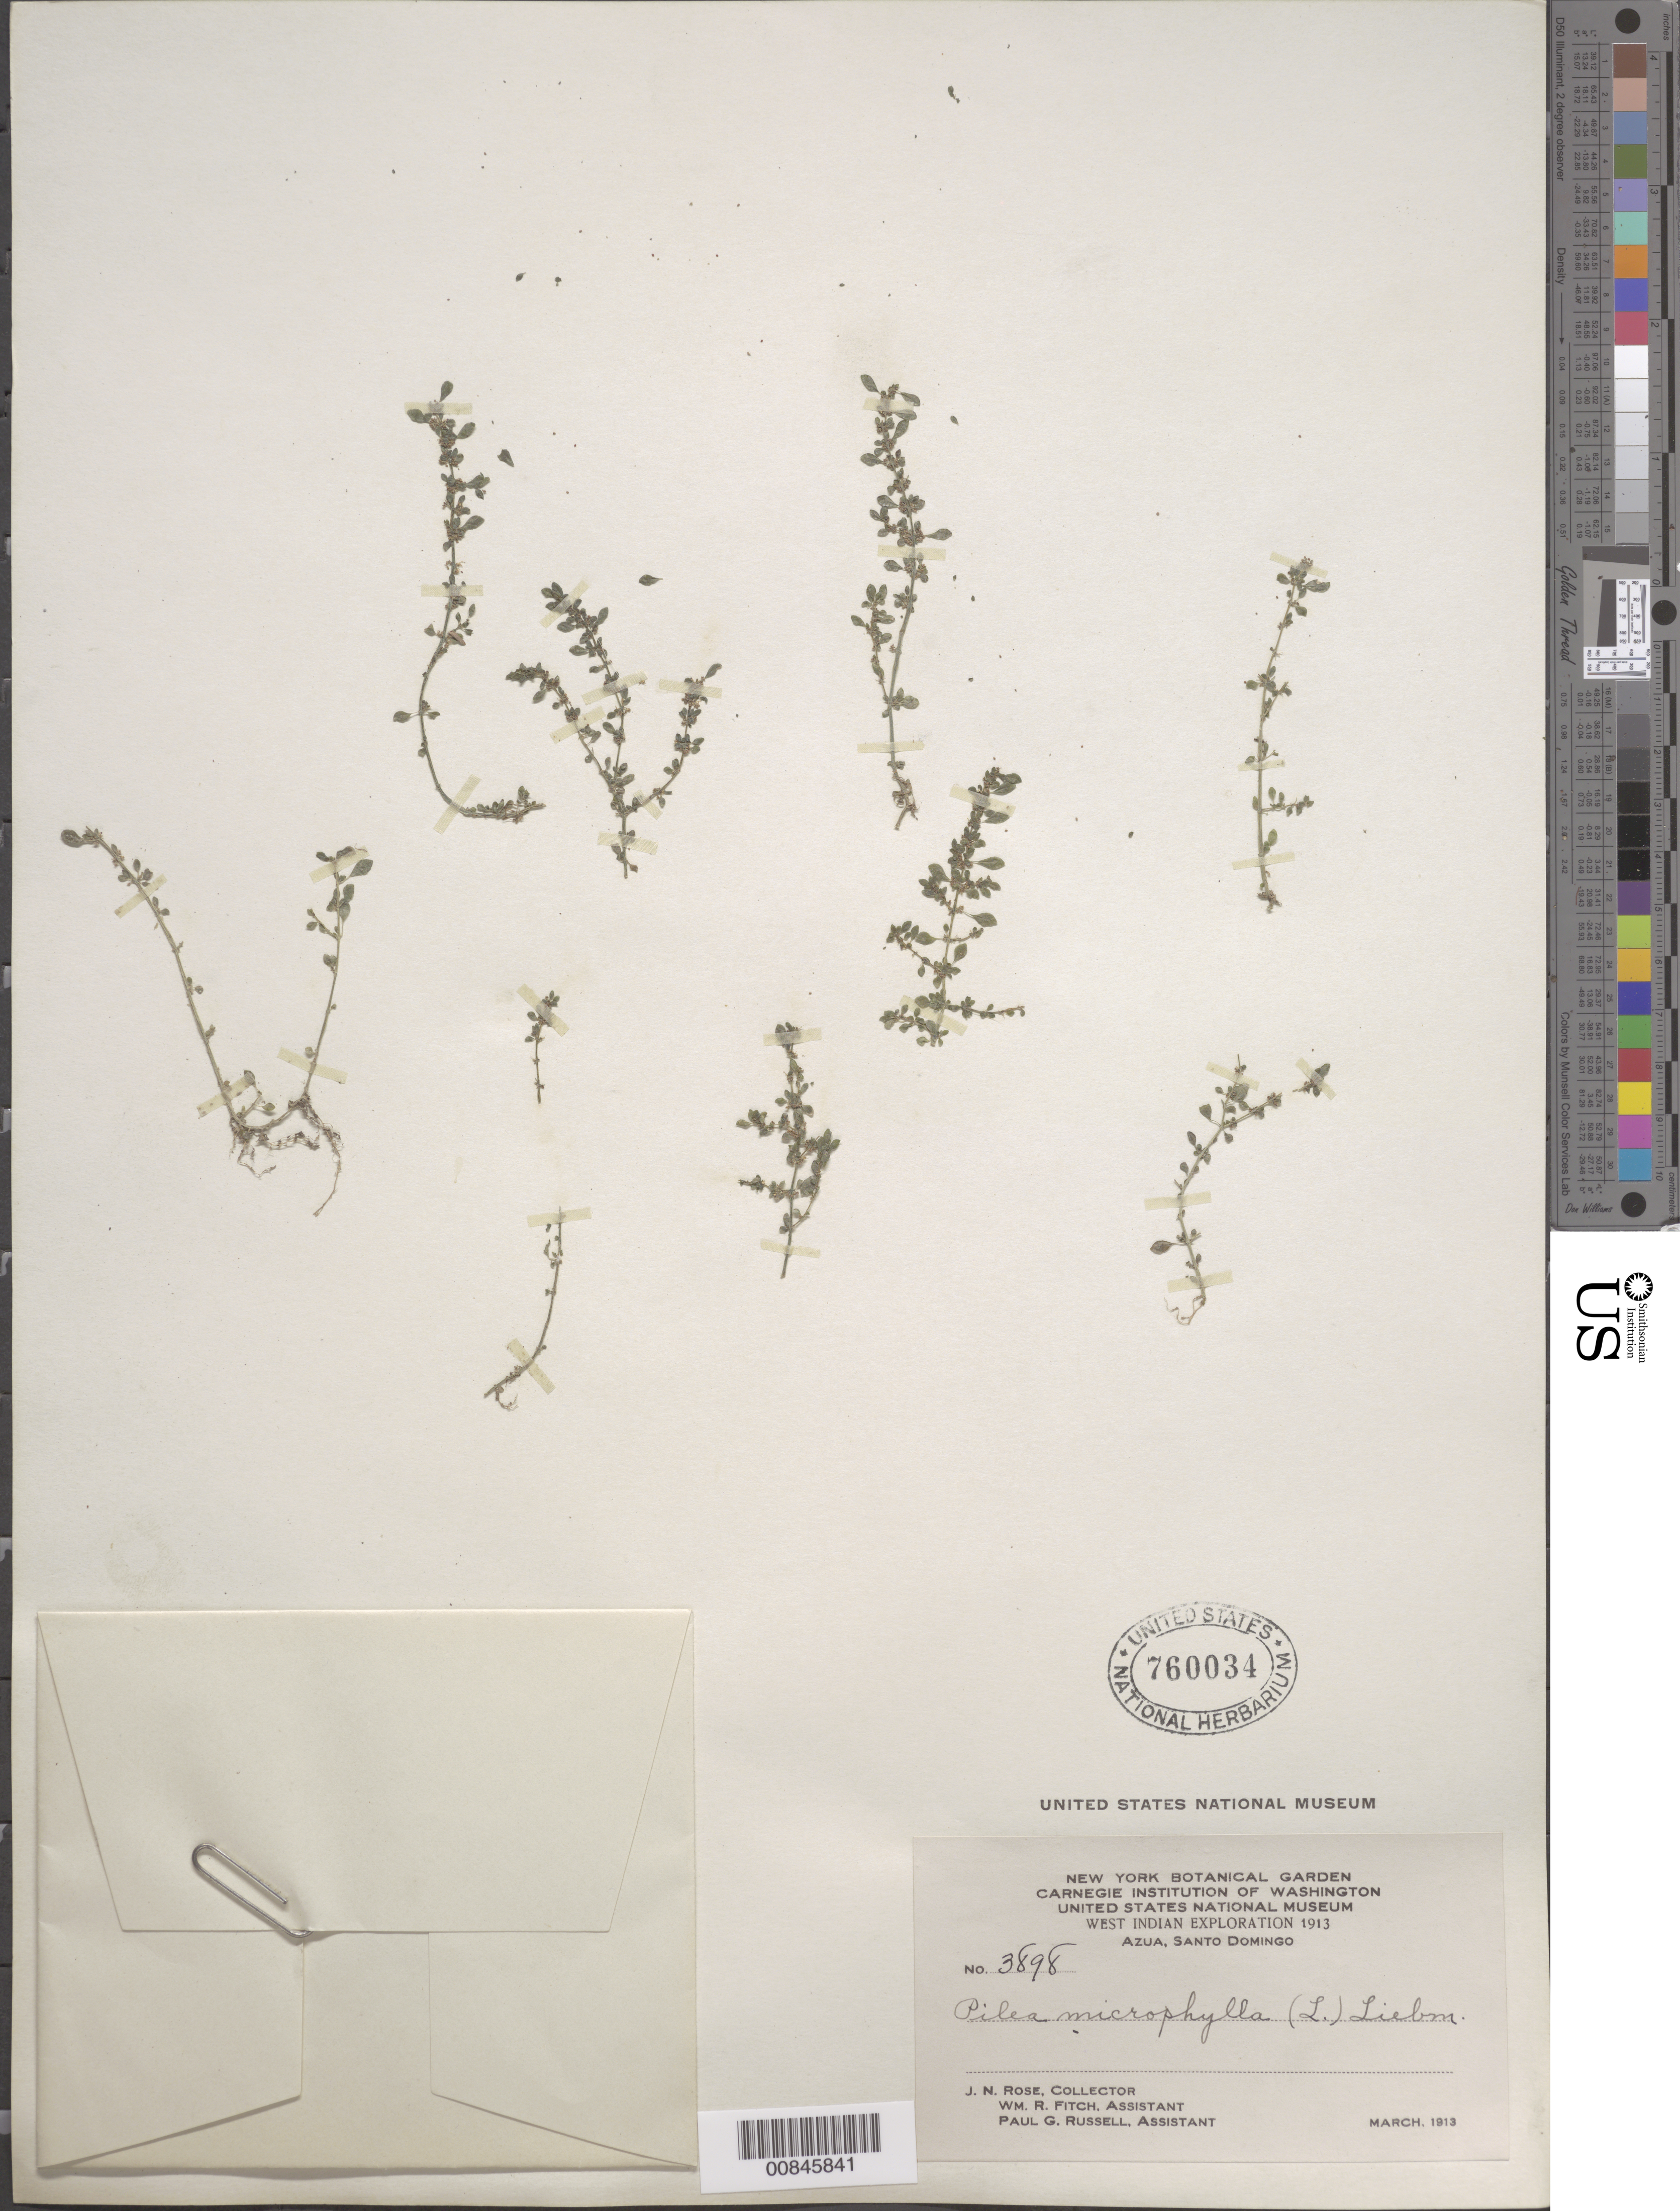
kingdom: Plantae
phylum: Tracheophyta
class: Magnoliopsida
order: Rosales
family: Urticaceae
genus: Pilea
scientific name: Pilea microphylla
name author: (L.) Liebm.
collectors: J. N. Rose, W. R. Fitch & P. G. Russell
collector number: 3898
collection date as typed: Mar 1913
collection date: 1913-03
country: Dominican Republic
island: Hispaniola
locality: Azua, Santo Domingo.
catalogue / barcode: US 760034